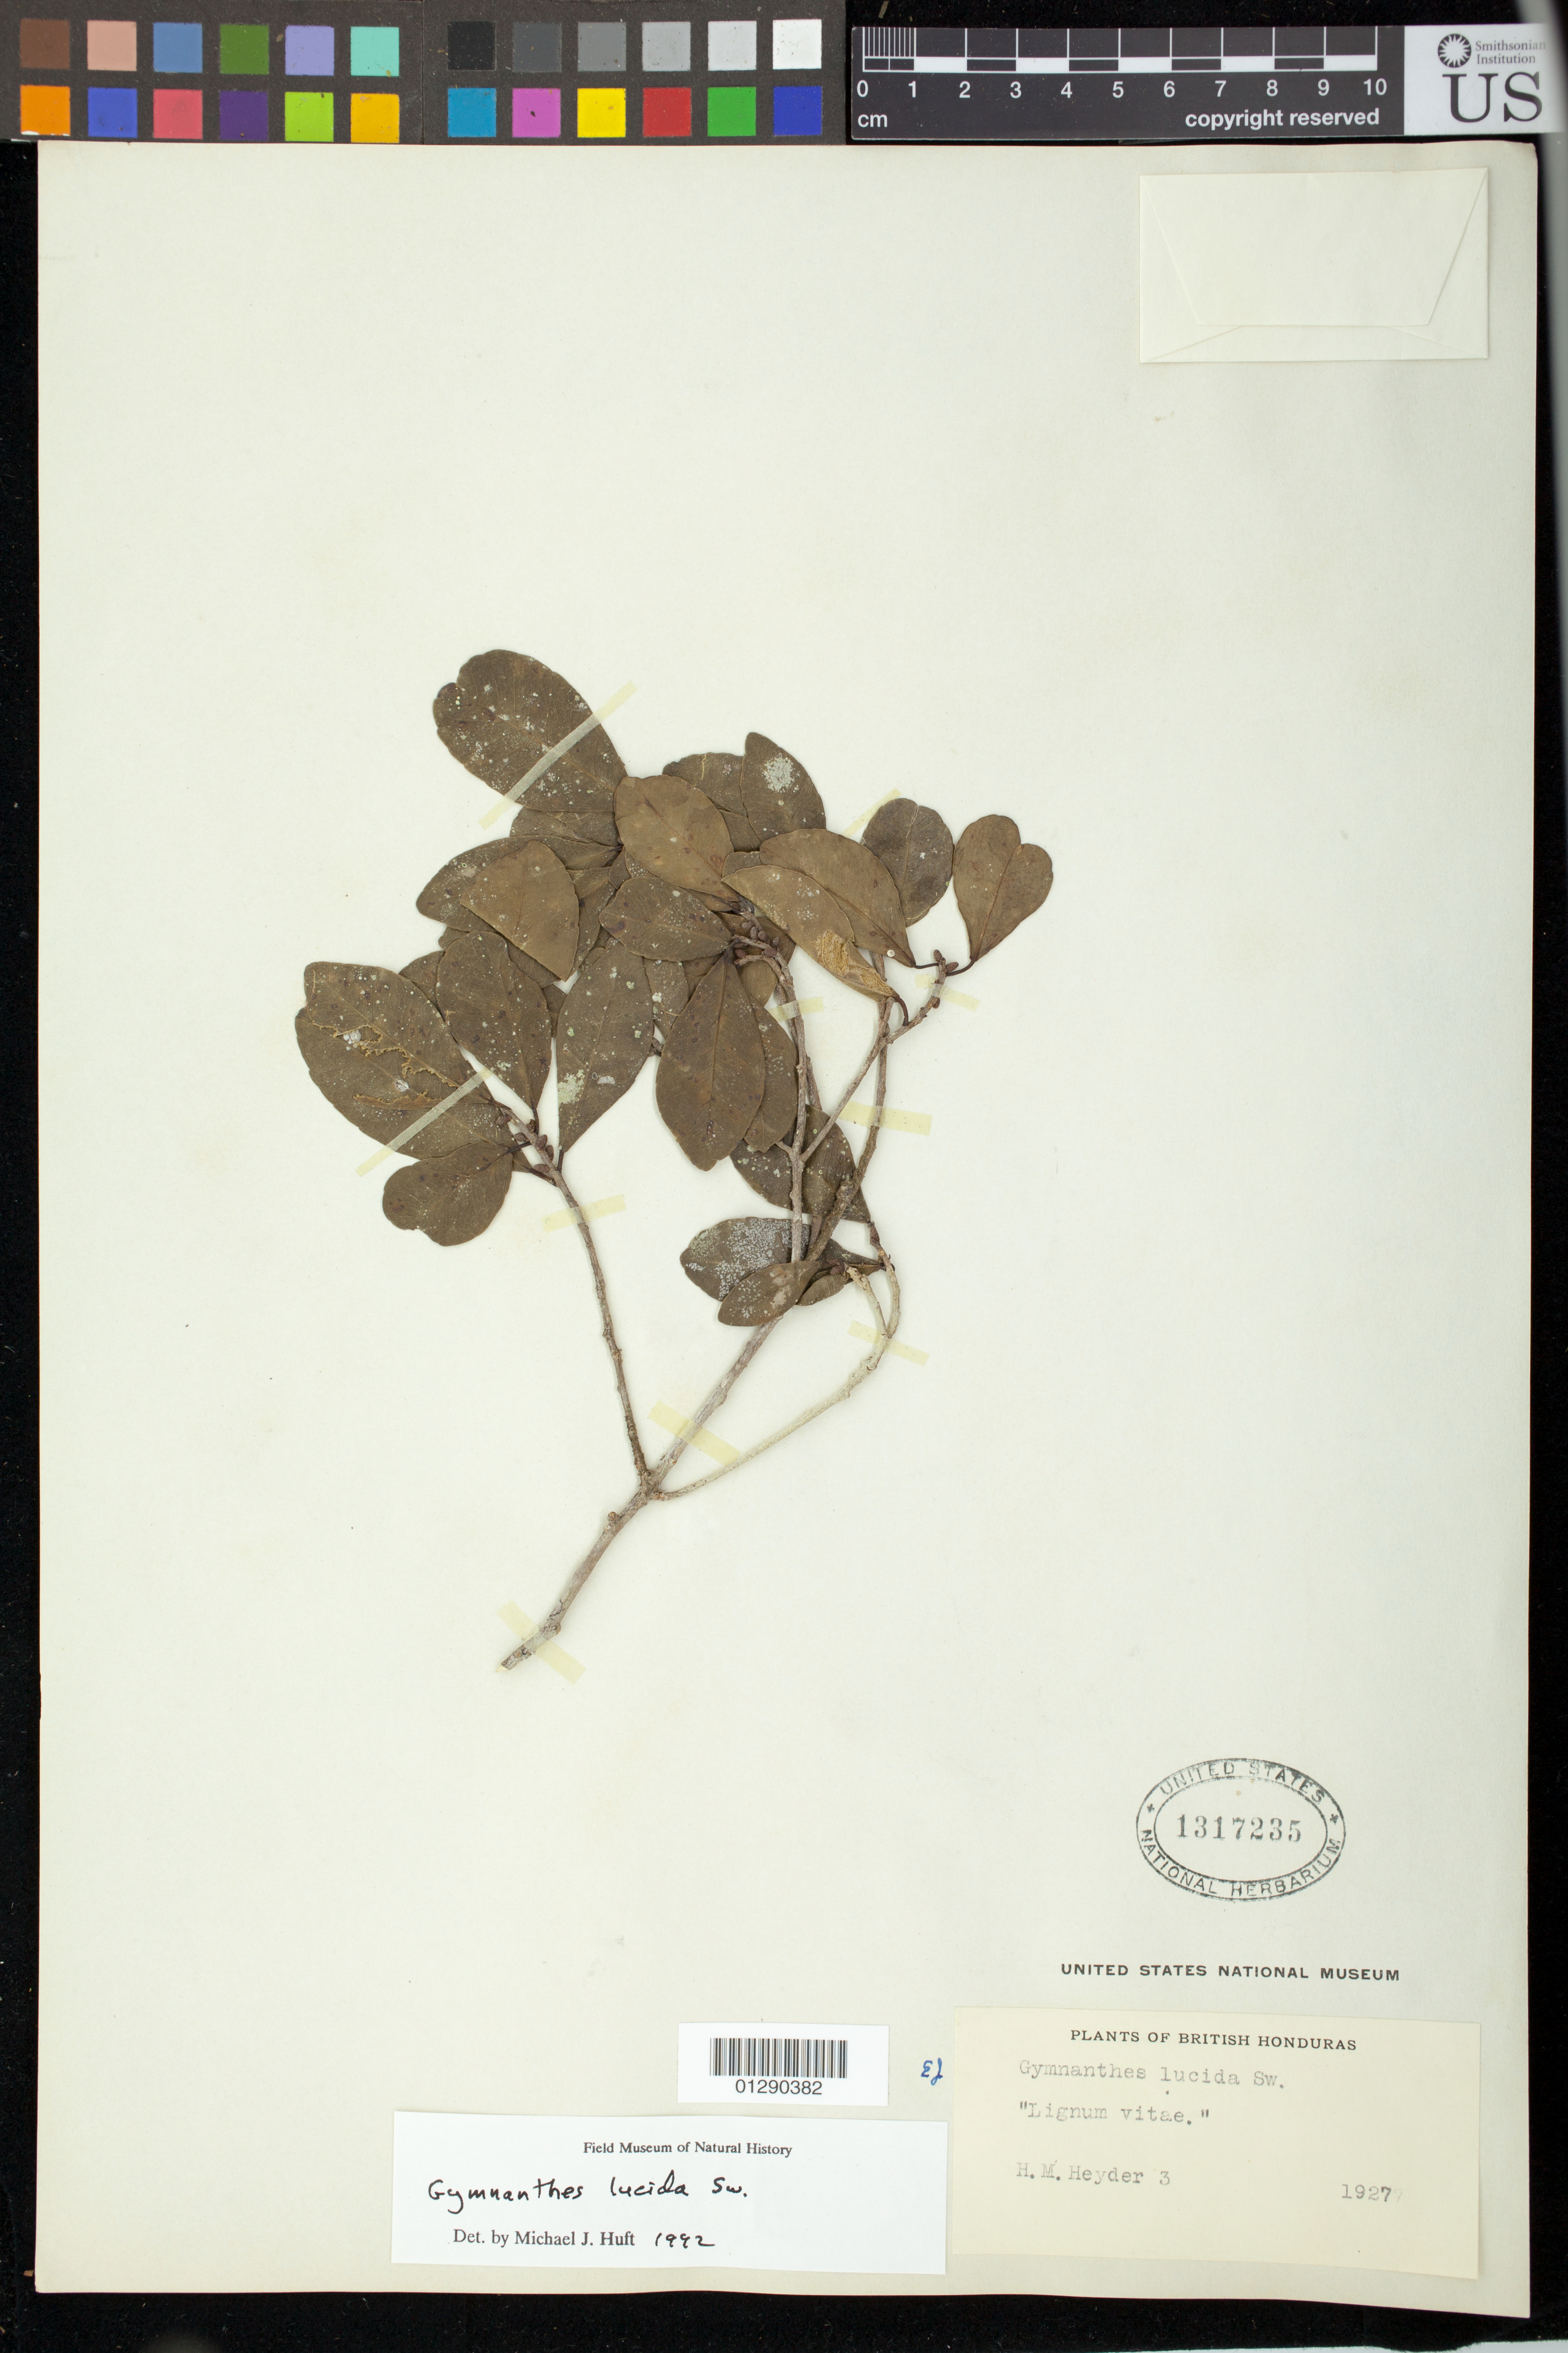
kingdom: Plantae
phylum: Tracheophyta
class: Magnoliopsida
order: Malpighiales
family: Euphorbiaceae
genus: Gymnanthes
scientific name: Gymnanthes lucida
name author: Sw.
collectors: H. Heyder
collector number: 3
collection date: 1927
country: Honduras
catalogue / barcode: US 1317235